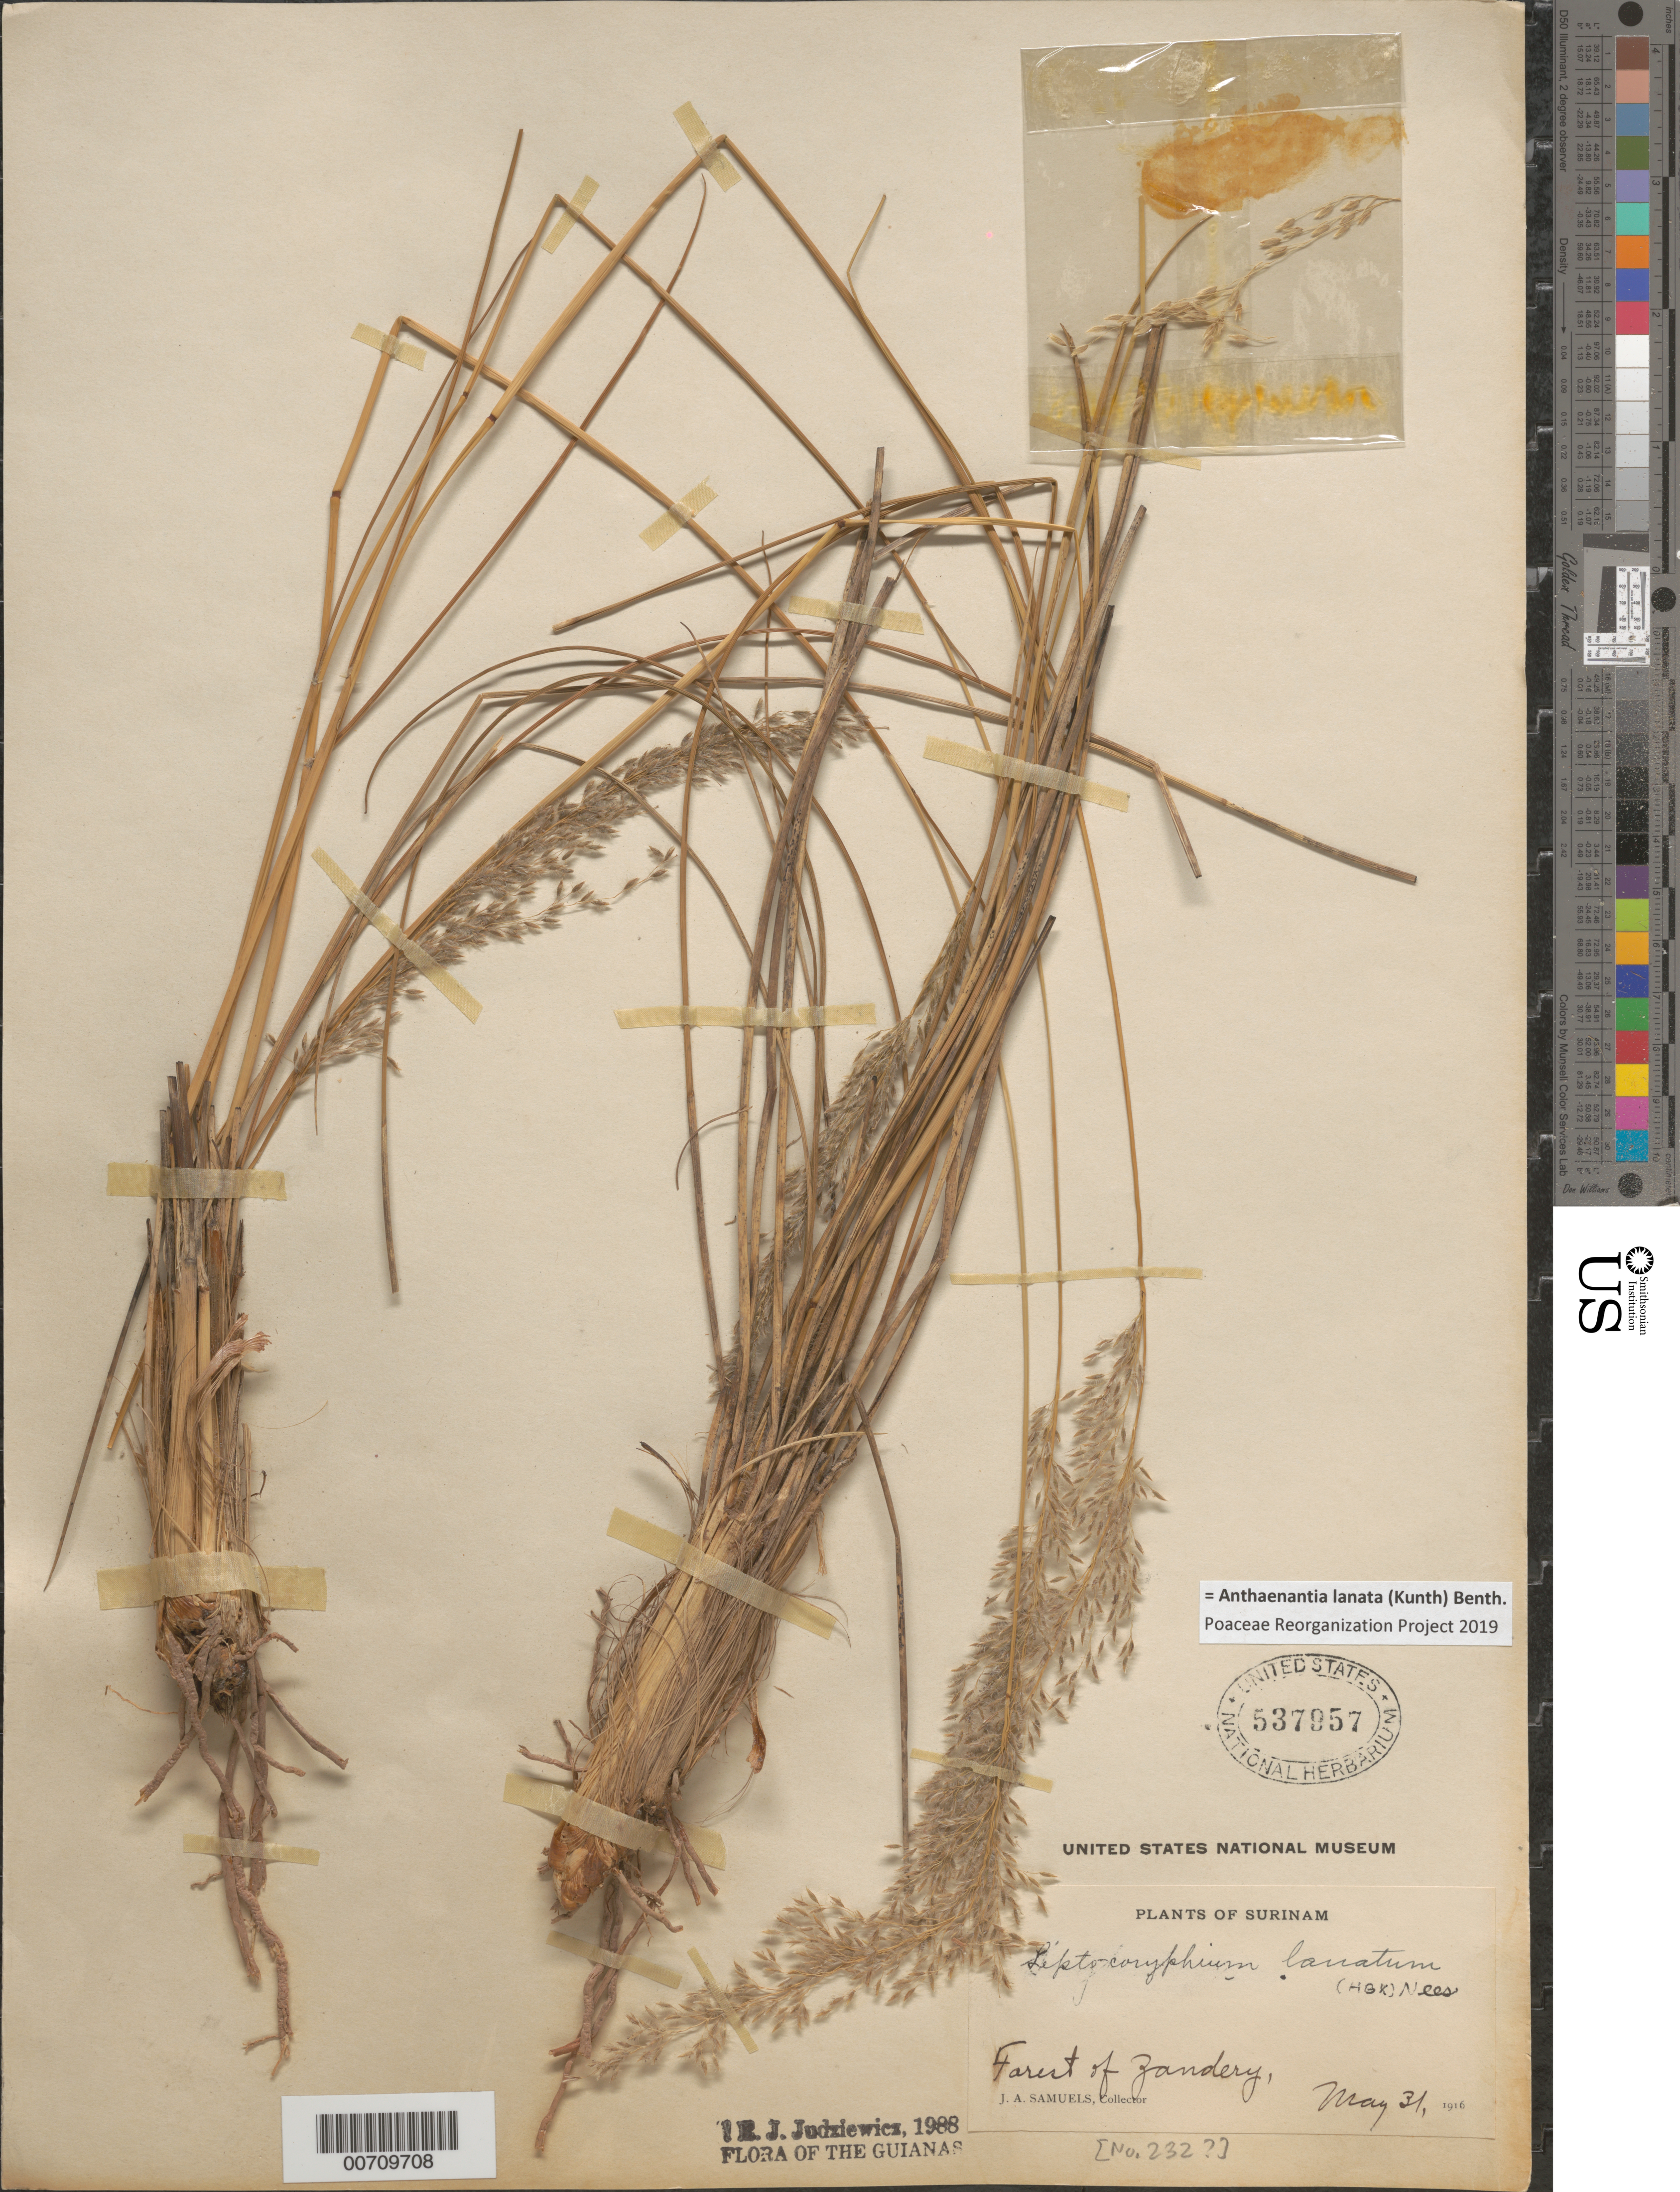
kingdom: Plantae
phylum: Tracheophyta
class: Liliopsida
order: Poales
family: Poaceae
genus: Leptocoryphium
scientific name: Leptocoryphium lanatum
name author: (Kunth) Nees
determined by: Judziewicz, E. J.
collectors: J. A. Samuels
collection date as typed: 31-May-16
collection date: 1916-05-31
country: Suriname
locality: Zanderij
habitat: Forest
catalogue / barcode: US 537957